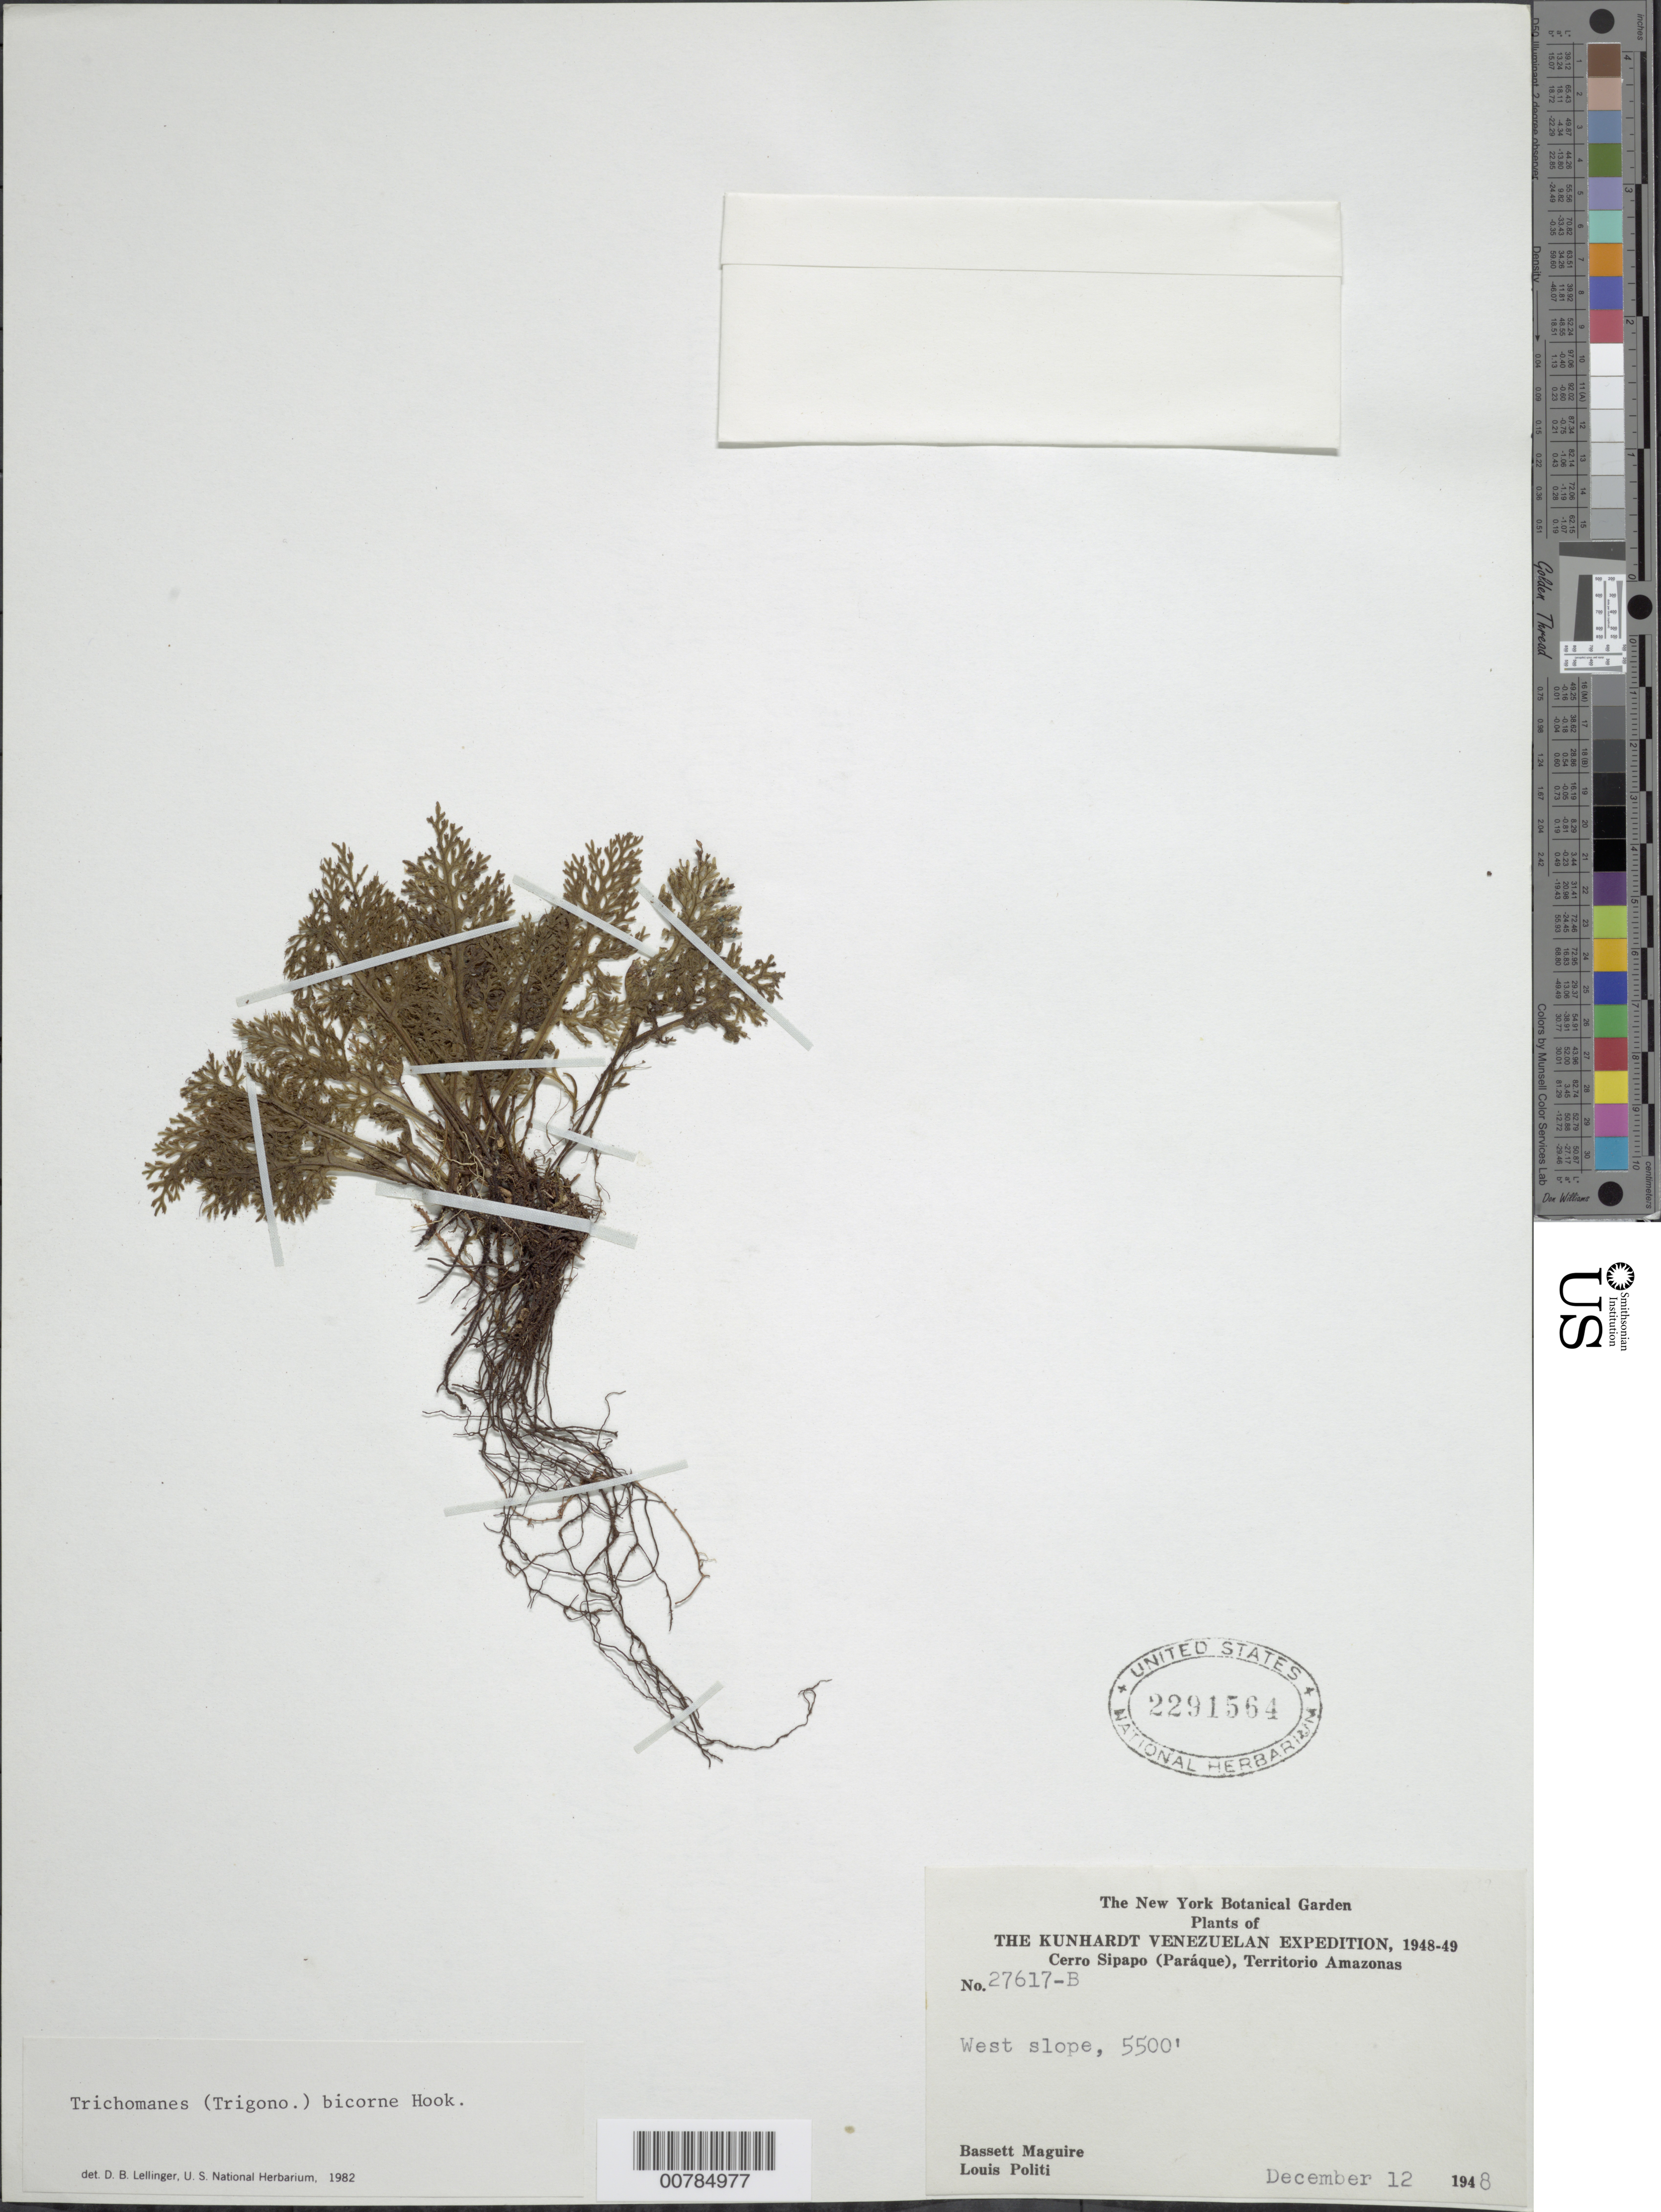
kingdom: Plantae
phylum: Tracheophyta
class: Polypodiopsida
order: Hymenophyllales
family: Hymenophyllaceae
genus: Trichomanes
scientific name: Trichomanes bicorne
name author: Hook.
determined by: Lellinger, David B., (BOT), Smithsonian Institution - National Museum of Natural History (UNITED STATES)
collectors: B. Maguire & L. Politi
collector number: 27617 B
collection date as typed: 12-Dec-48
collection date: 1948-12-12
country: Venezuela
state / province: Amazonas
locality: Cerro Sipapo (Paráque), W slope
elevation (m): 1676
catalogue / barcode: US 2291564